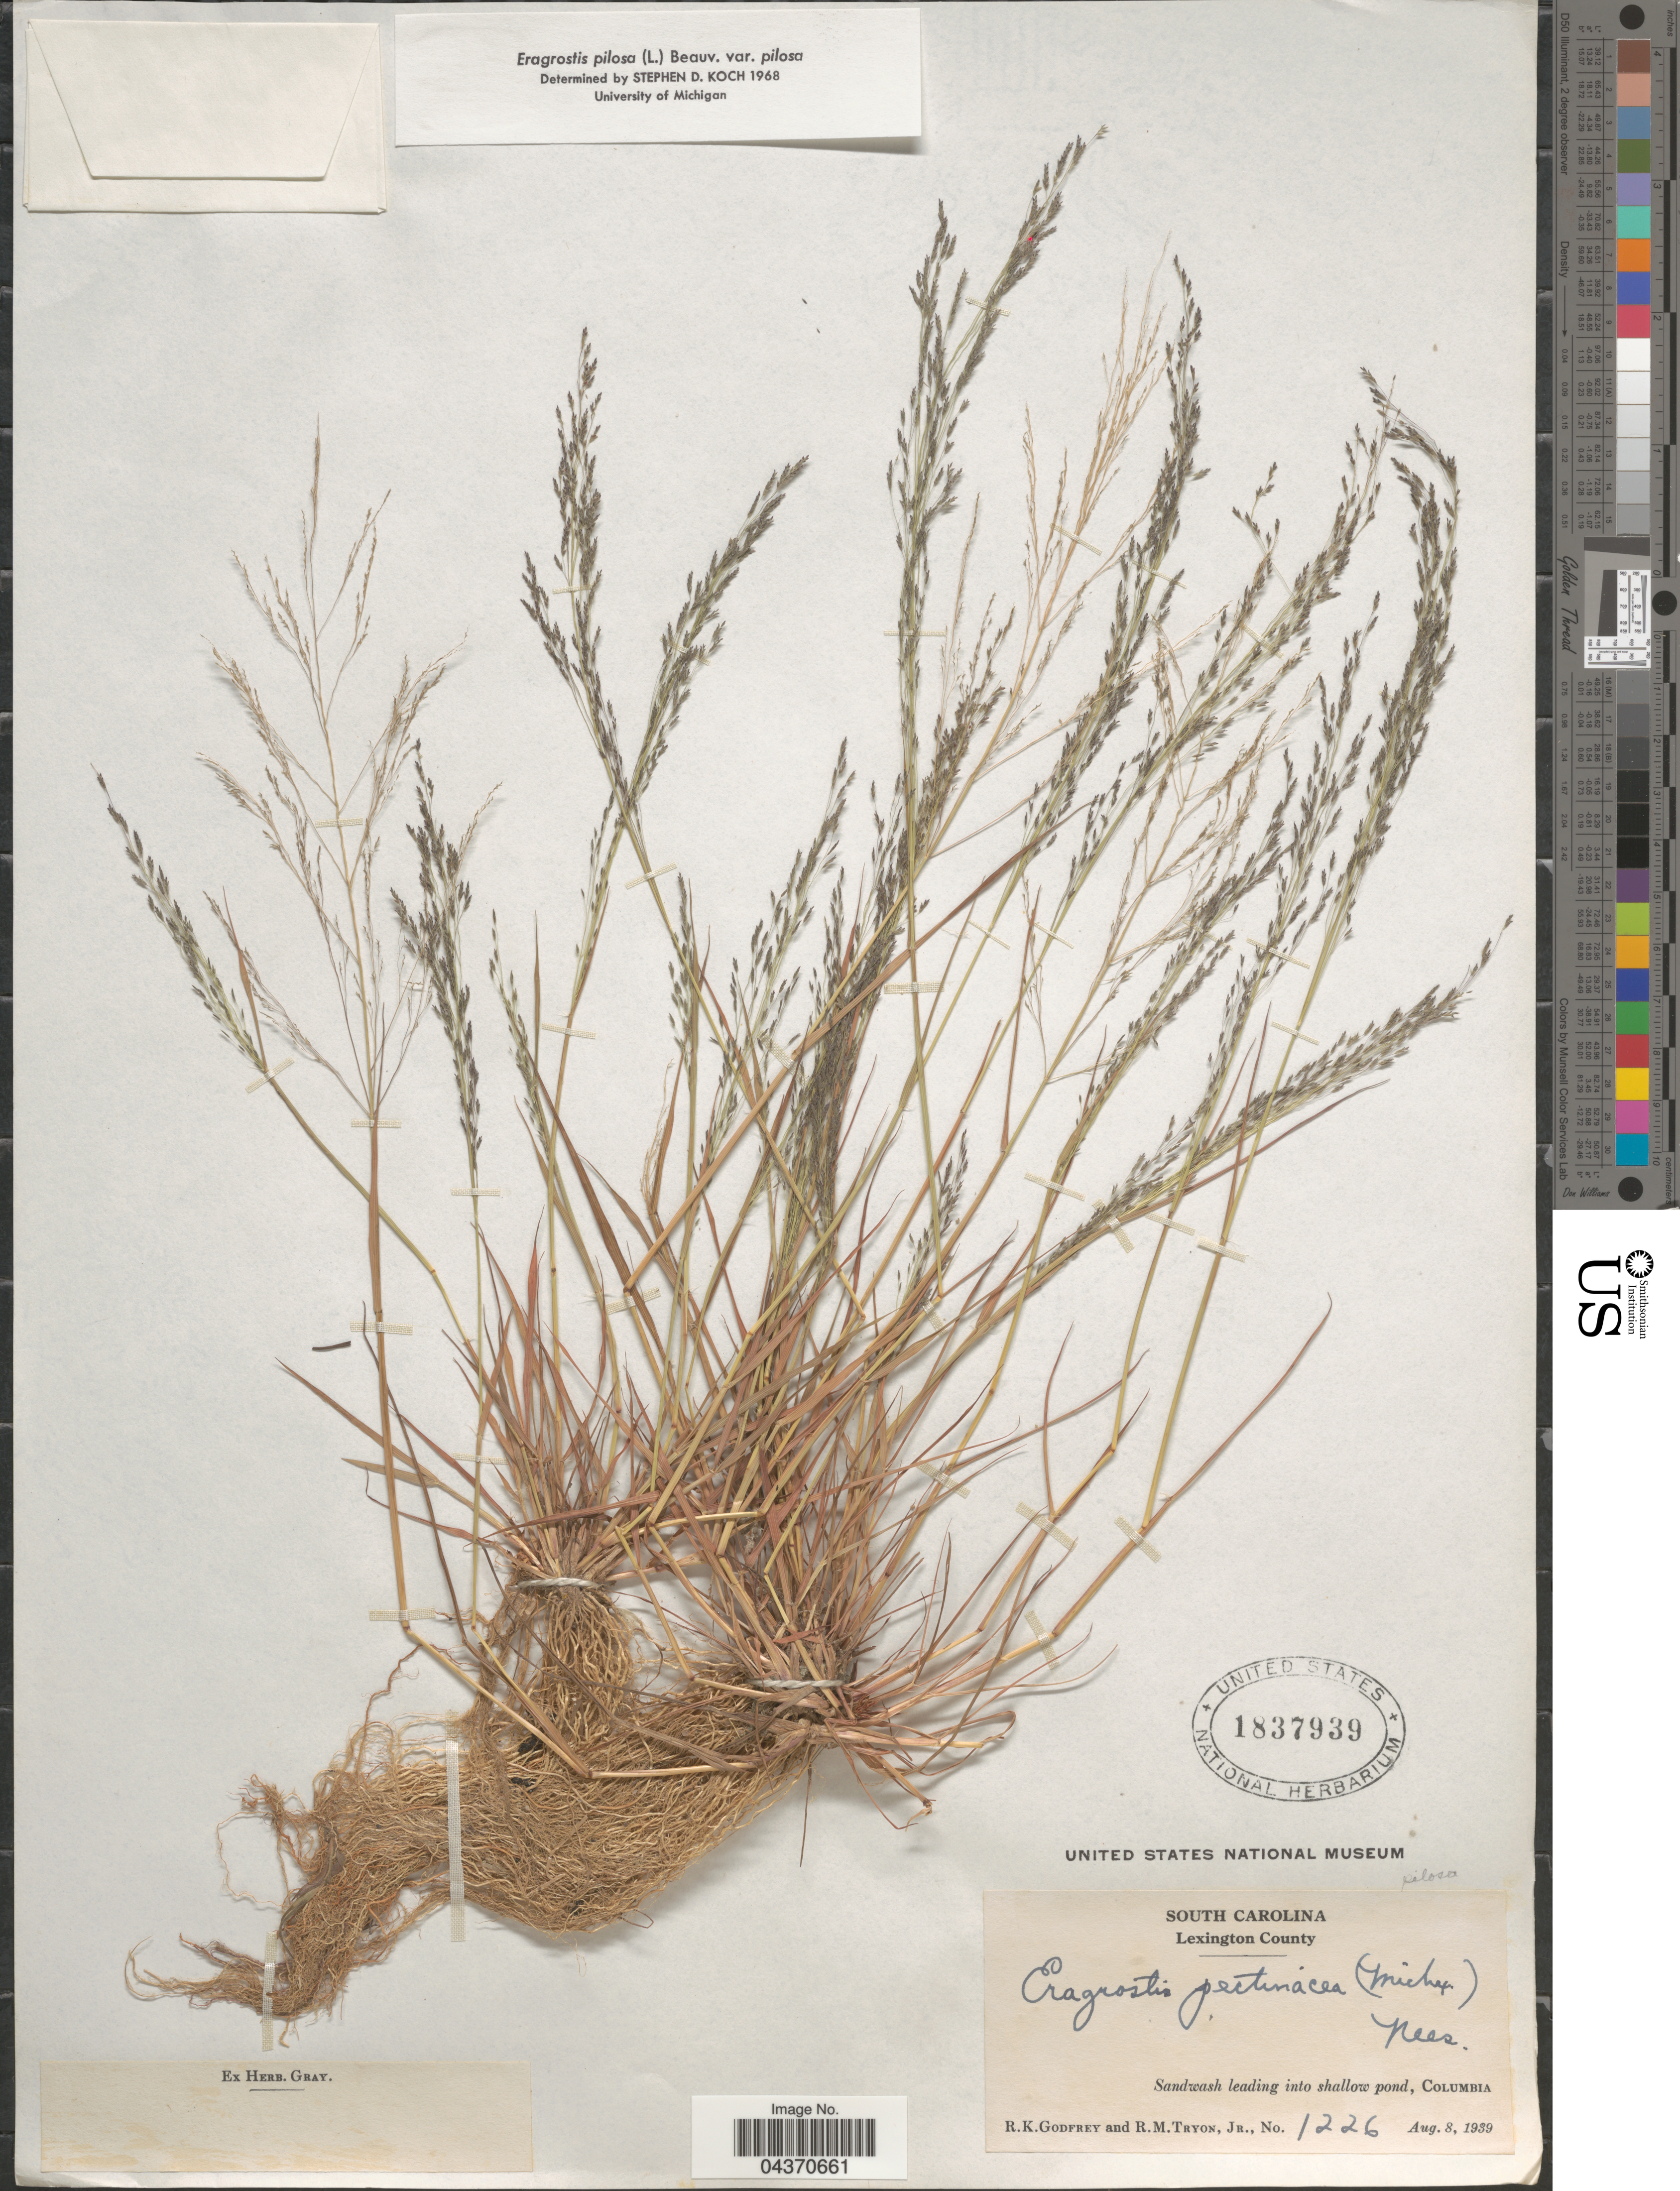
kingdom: Plantae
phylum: Tracheophyta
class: Liliopsida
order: Poales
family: Poaceae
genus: Eragrostis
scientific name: Eragrostis pilosa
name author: (L.) P. Beauv.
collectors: R. K. Godfrey & R. Tryon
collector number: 1226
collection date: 1939-08-08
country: United States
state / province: South Carolina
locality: Lexington County. Sandwash leading into shallow pond, Columbia.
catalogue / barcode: US 1837939